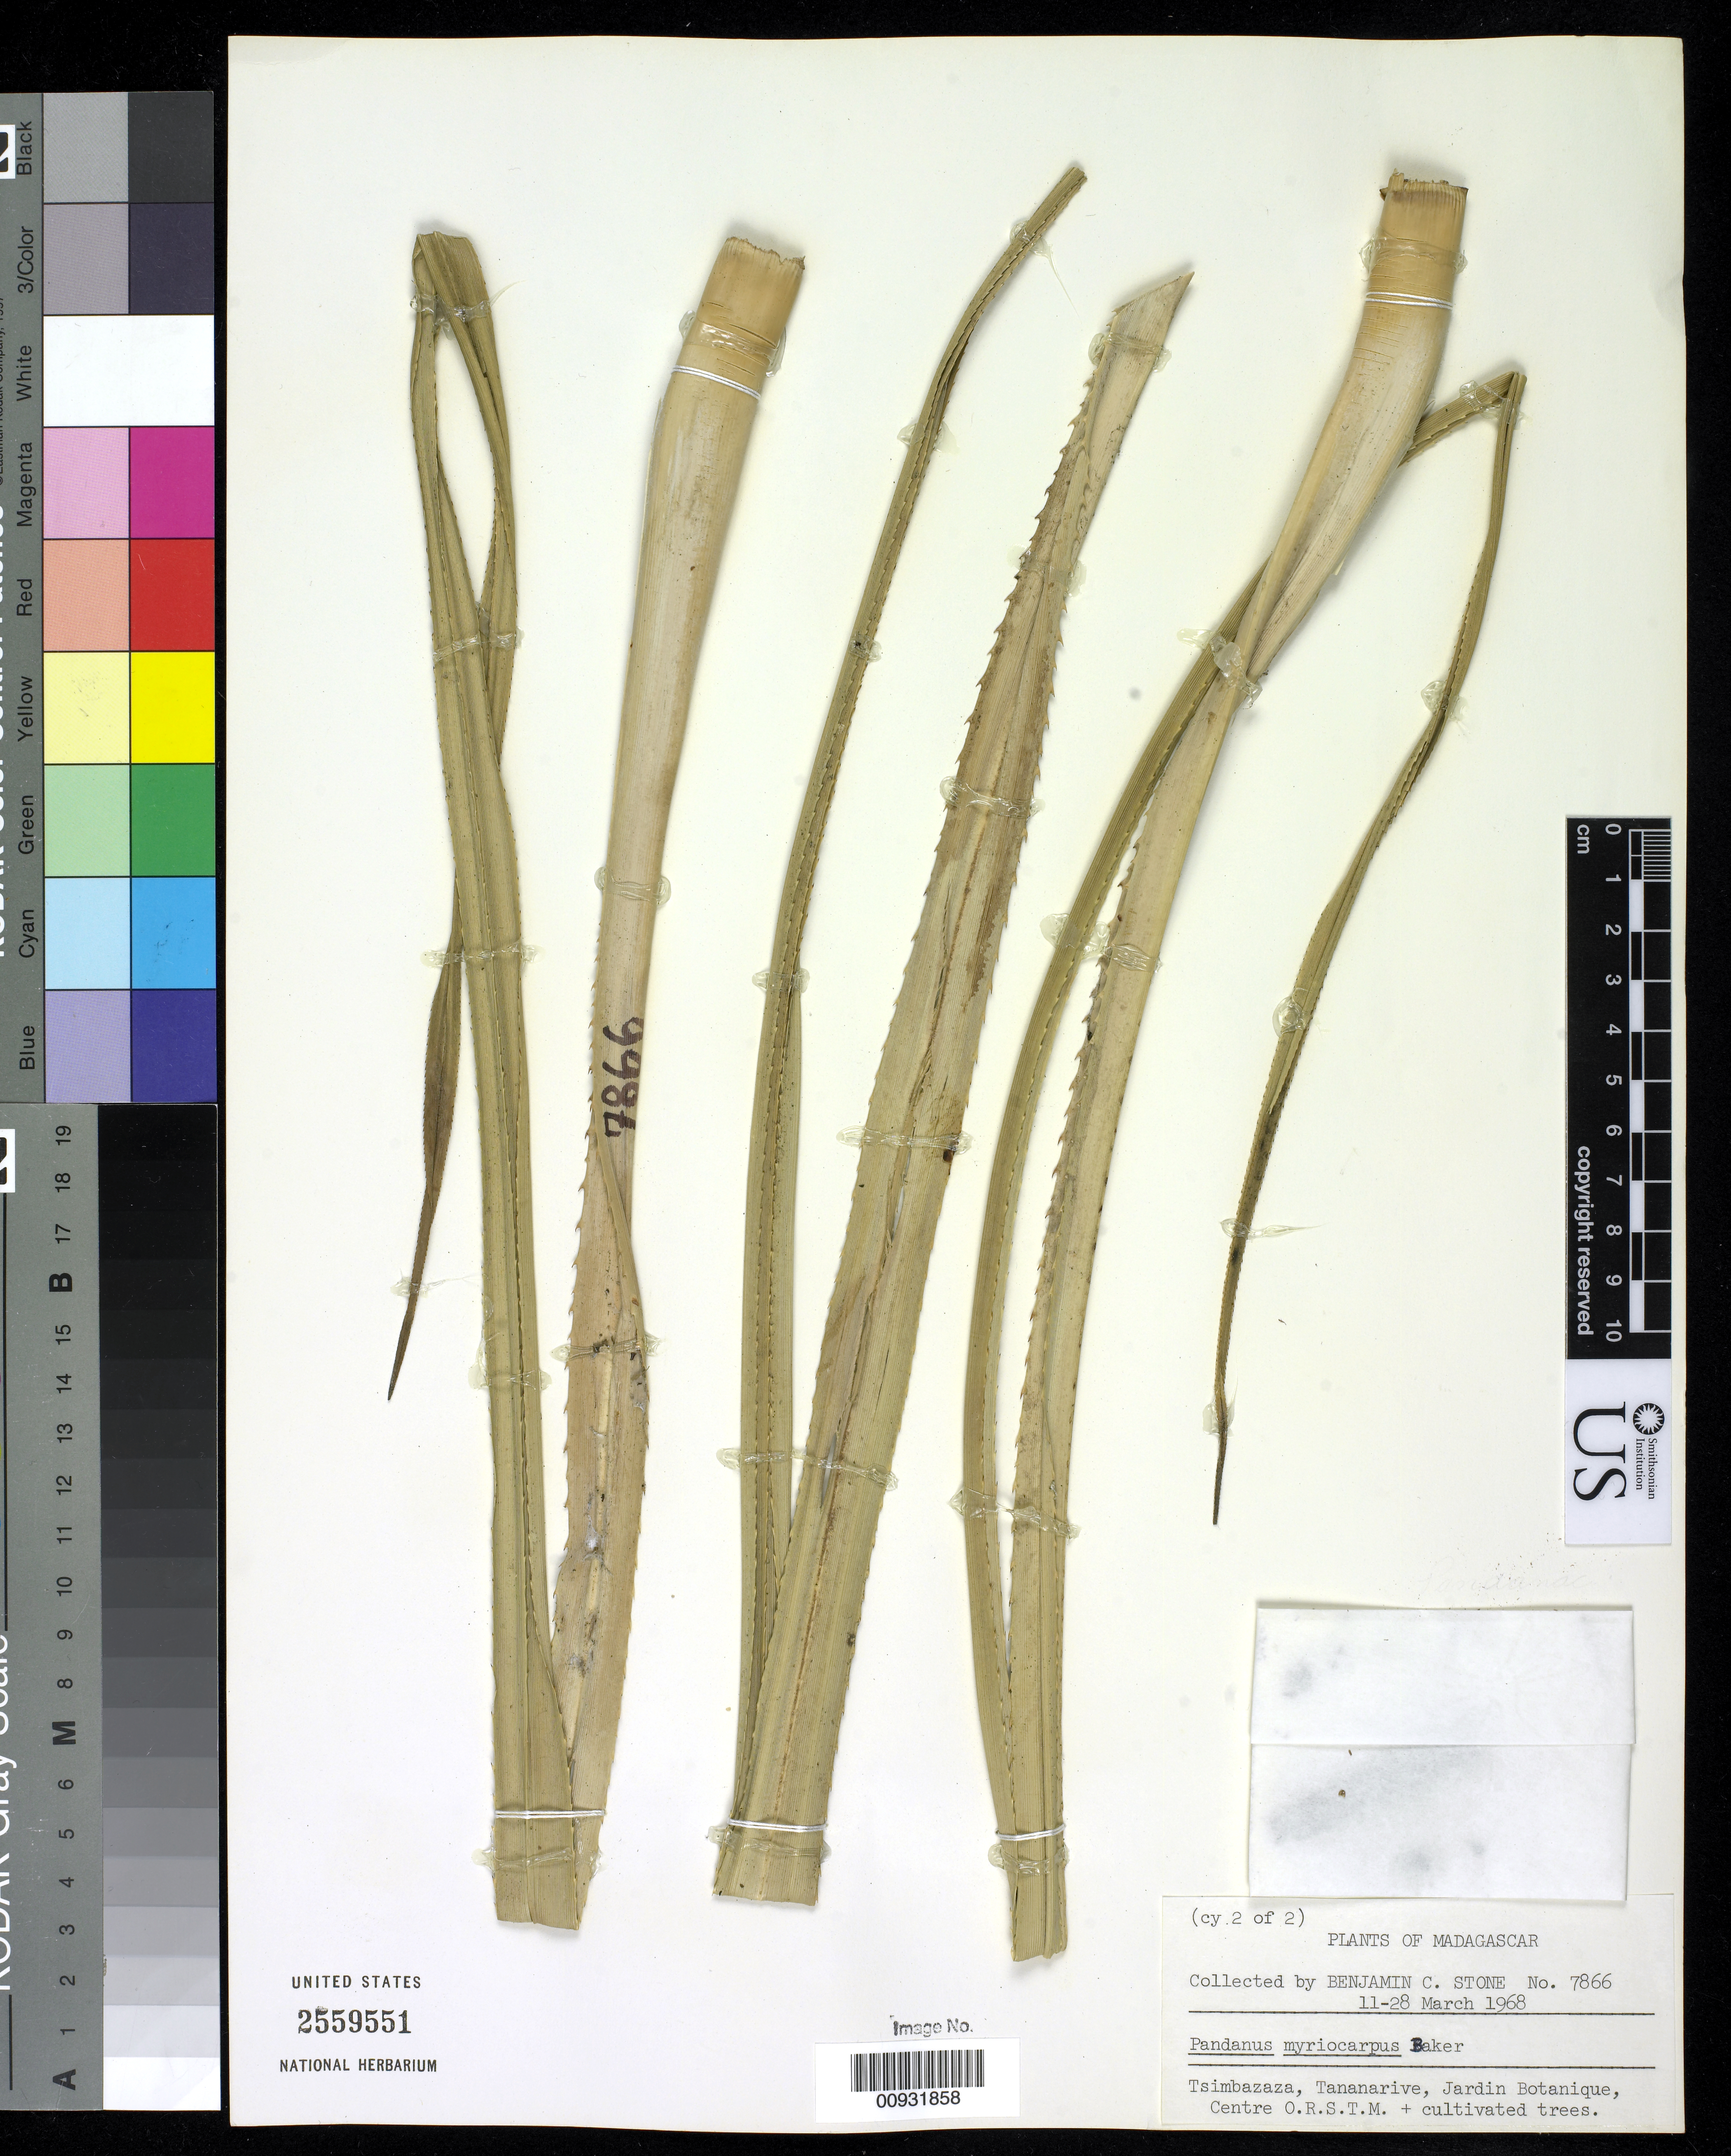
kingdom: Plantae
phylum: Tracheophyta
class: Liliopsida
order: Pandanales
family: Pandanaceae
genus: Pandanus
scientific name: Pandanus myriocarpus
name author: Baker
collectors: B. C. Stone, P. Morat, J. Guillaumet & E. Friedmann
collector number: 7866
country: Madagascar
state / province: Analamanga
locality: Tsimbrazaza, Tananarive, Jardin, Botanique, Centre ORSTM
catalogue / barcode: US 2559551